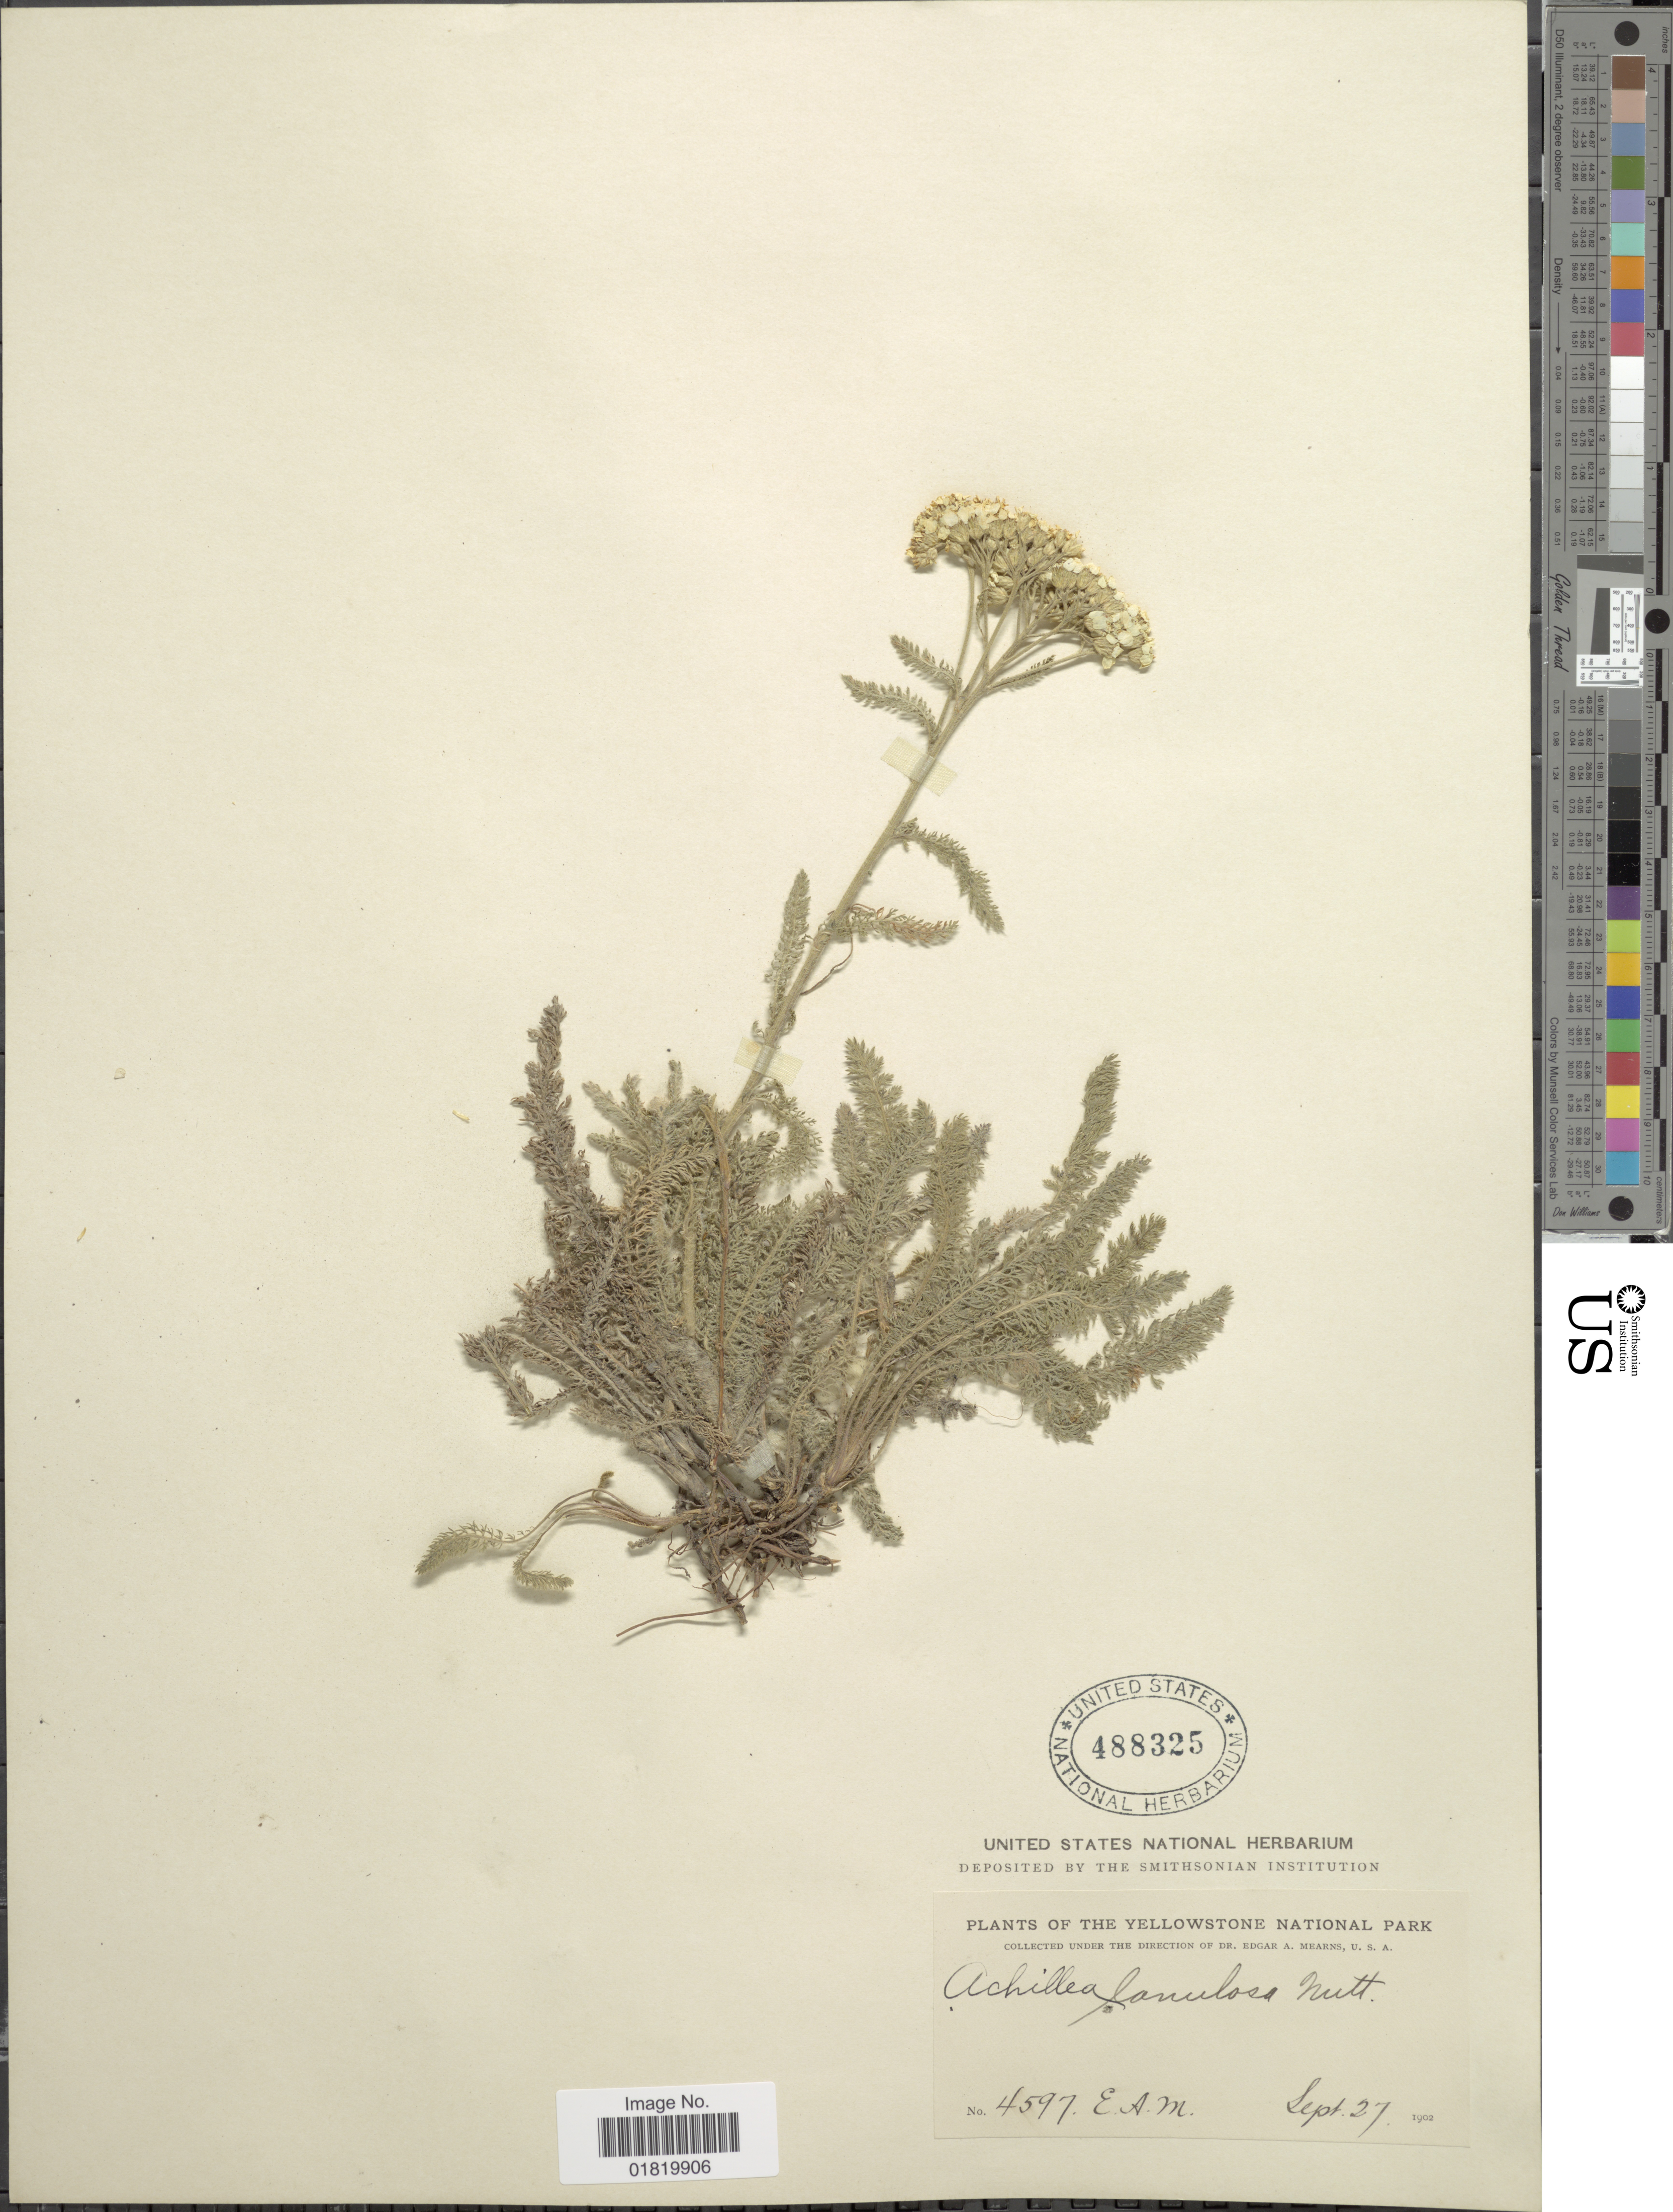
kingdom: Plantae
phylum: Tracheophyta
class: Magnoliopsida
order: Asterales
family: Asteraceae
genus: Achillea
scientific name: Achillea lanulosa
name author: Nutt.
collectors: E. A. Mearns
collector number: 4597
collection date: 1902-09-27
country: United States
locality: Yellowstone National Park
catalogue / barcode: US 488325